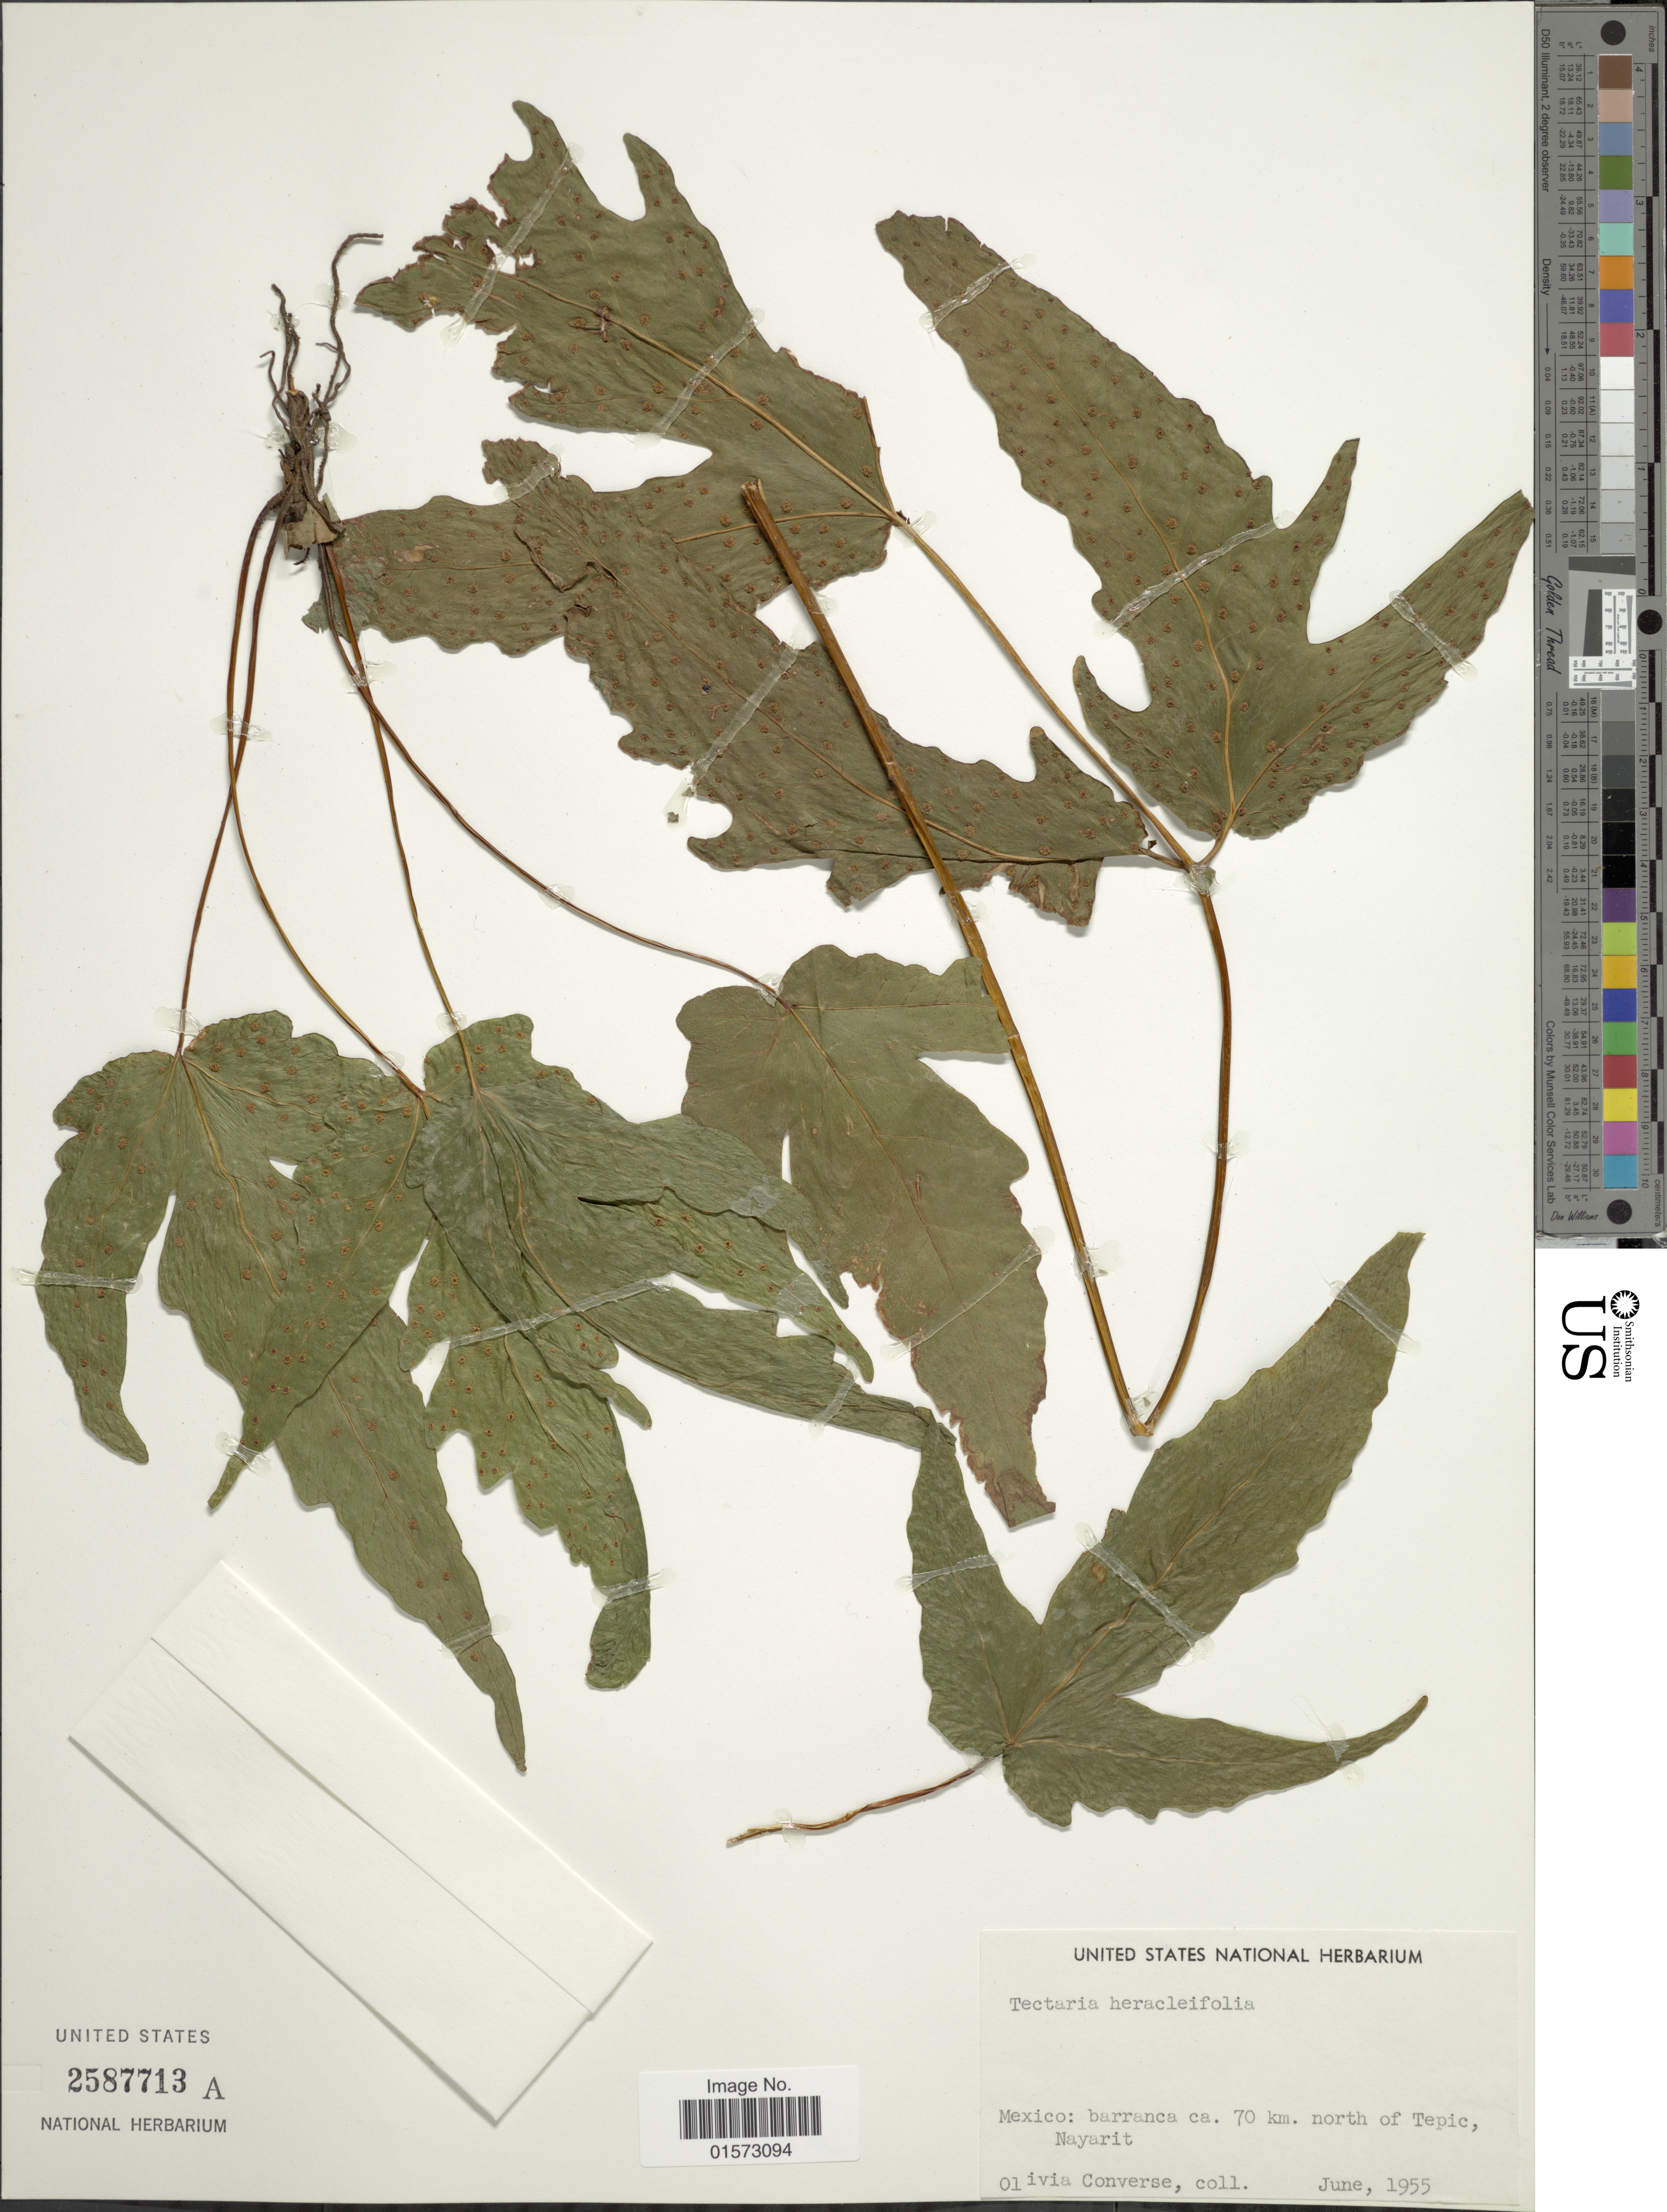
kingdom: Plantae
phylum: Tracheophyta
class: Polypodiopsida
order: Polypodiales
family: Tectariaceae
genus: Tectaria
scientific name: Tectaria heracleifolia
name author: (Willd.) Underw.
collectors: O. Converse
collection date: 1955-06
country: Mexico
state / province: Nayarit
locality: Barranca ca. 70 km. north of Tepic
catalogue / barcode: US 2587713A